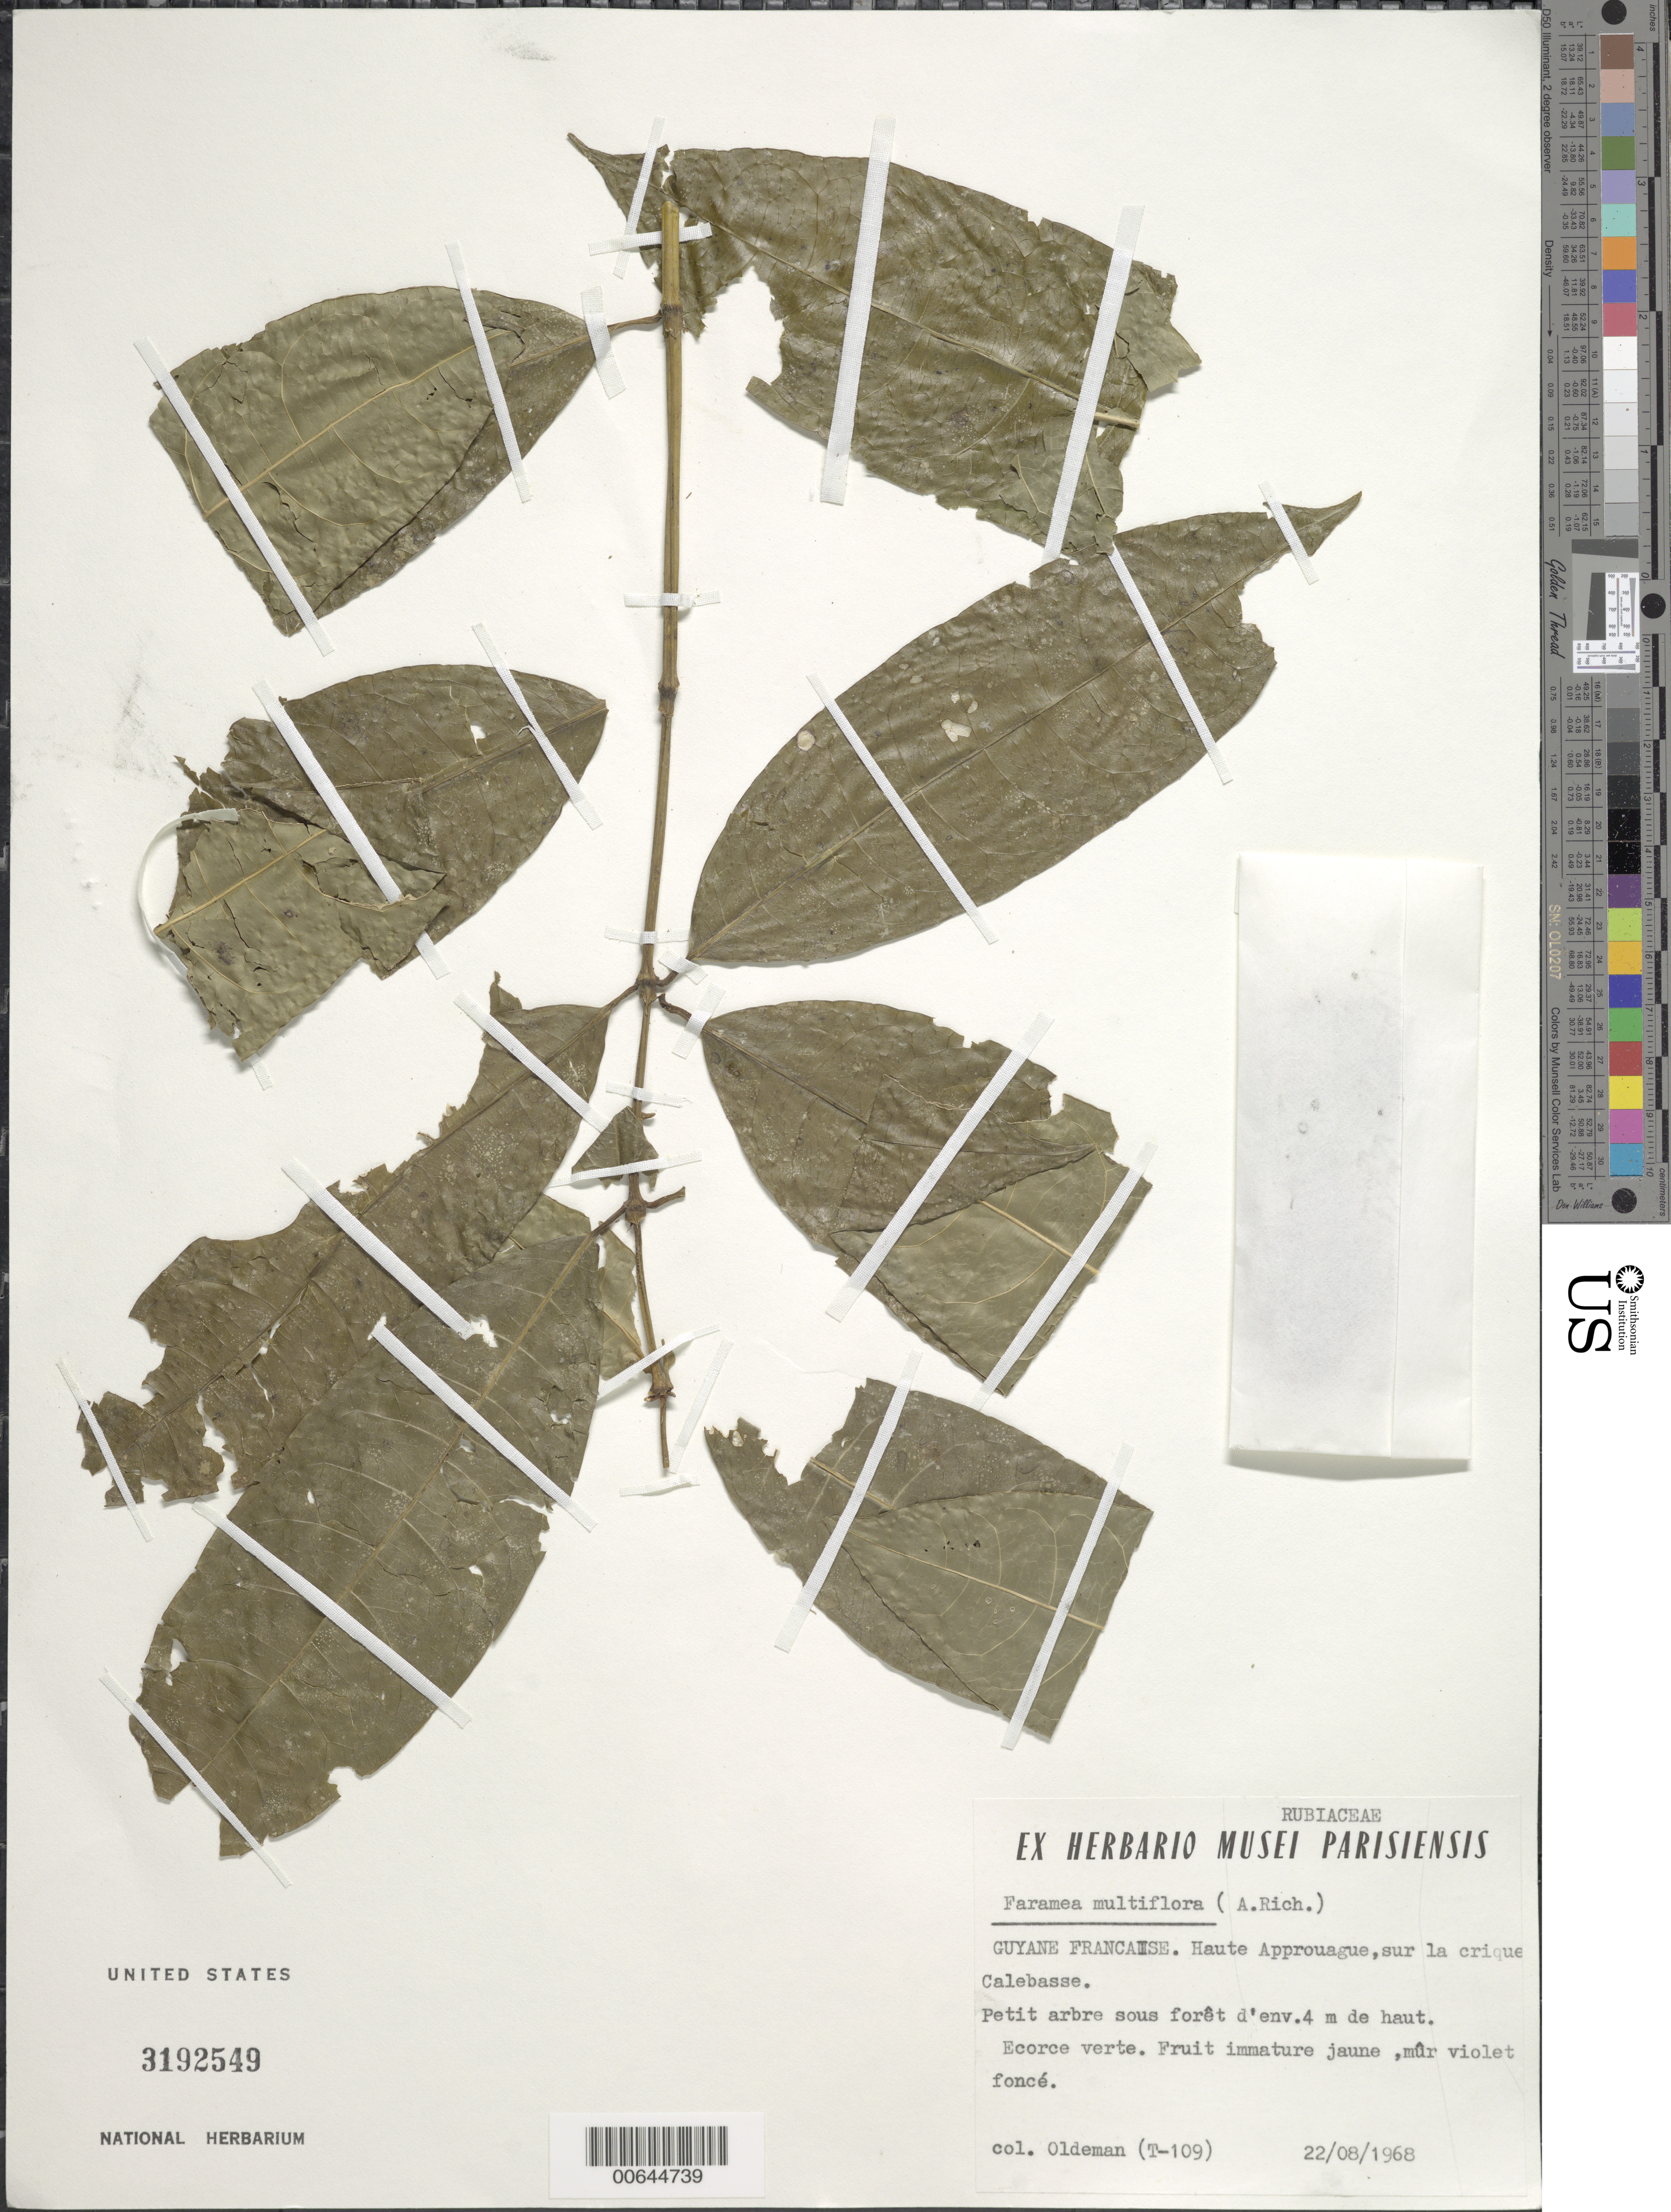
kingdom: Plantae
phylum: Tracheophyta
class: Magnoliopsida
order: Gentianales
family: Rubiaceae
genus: Faramea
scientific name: Faramea multiflora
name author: A. Rich. ex DC.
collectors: R. Oldeman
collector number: T 109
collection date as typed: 22-Aug-68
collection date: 1968-08-22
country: French Guiana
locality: Crique Calebasse, Haute Approuague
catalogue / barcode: US 3192549